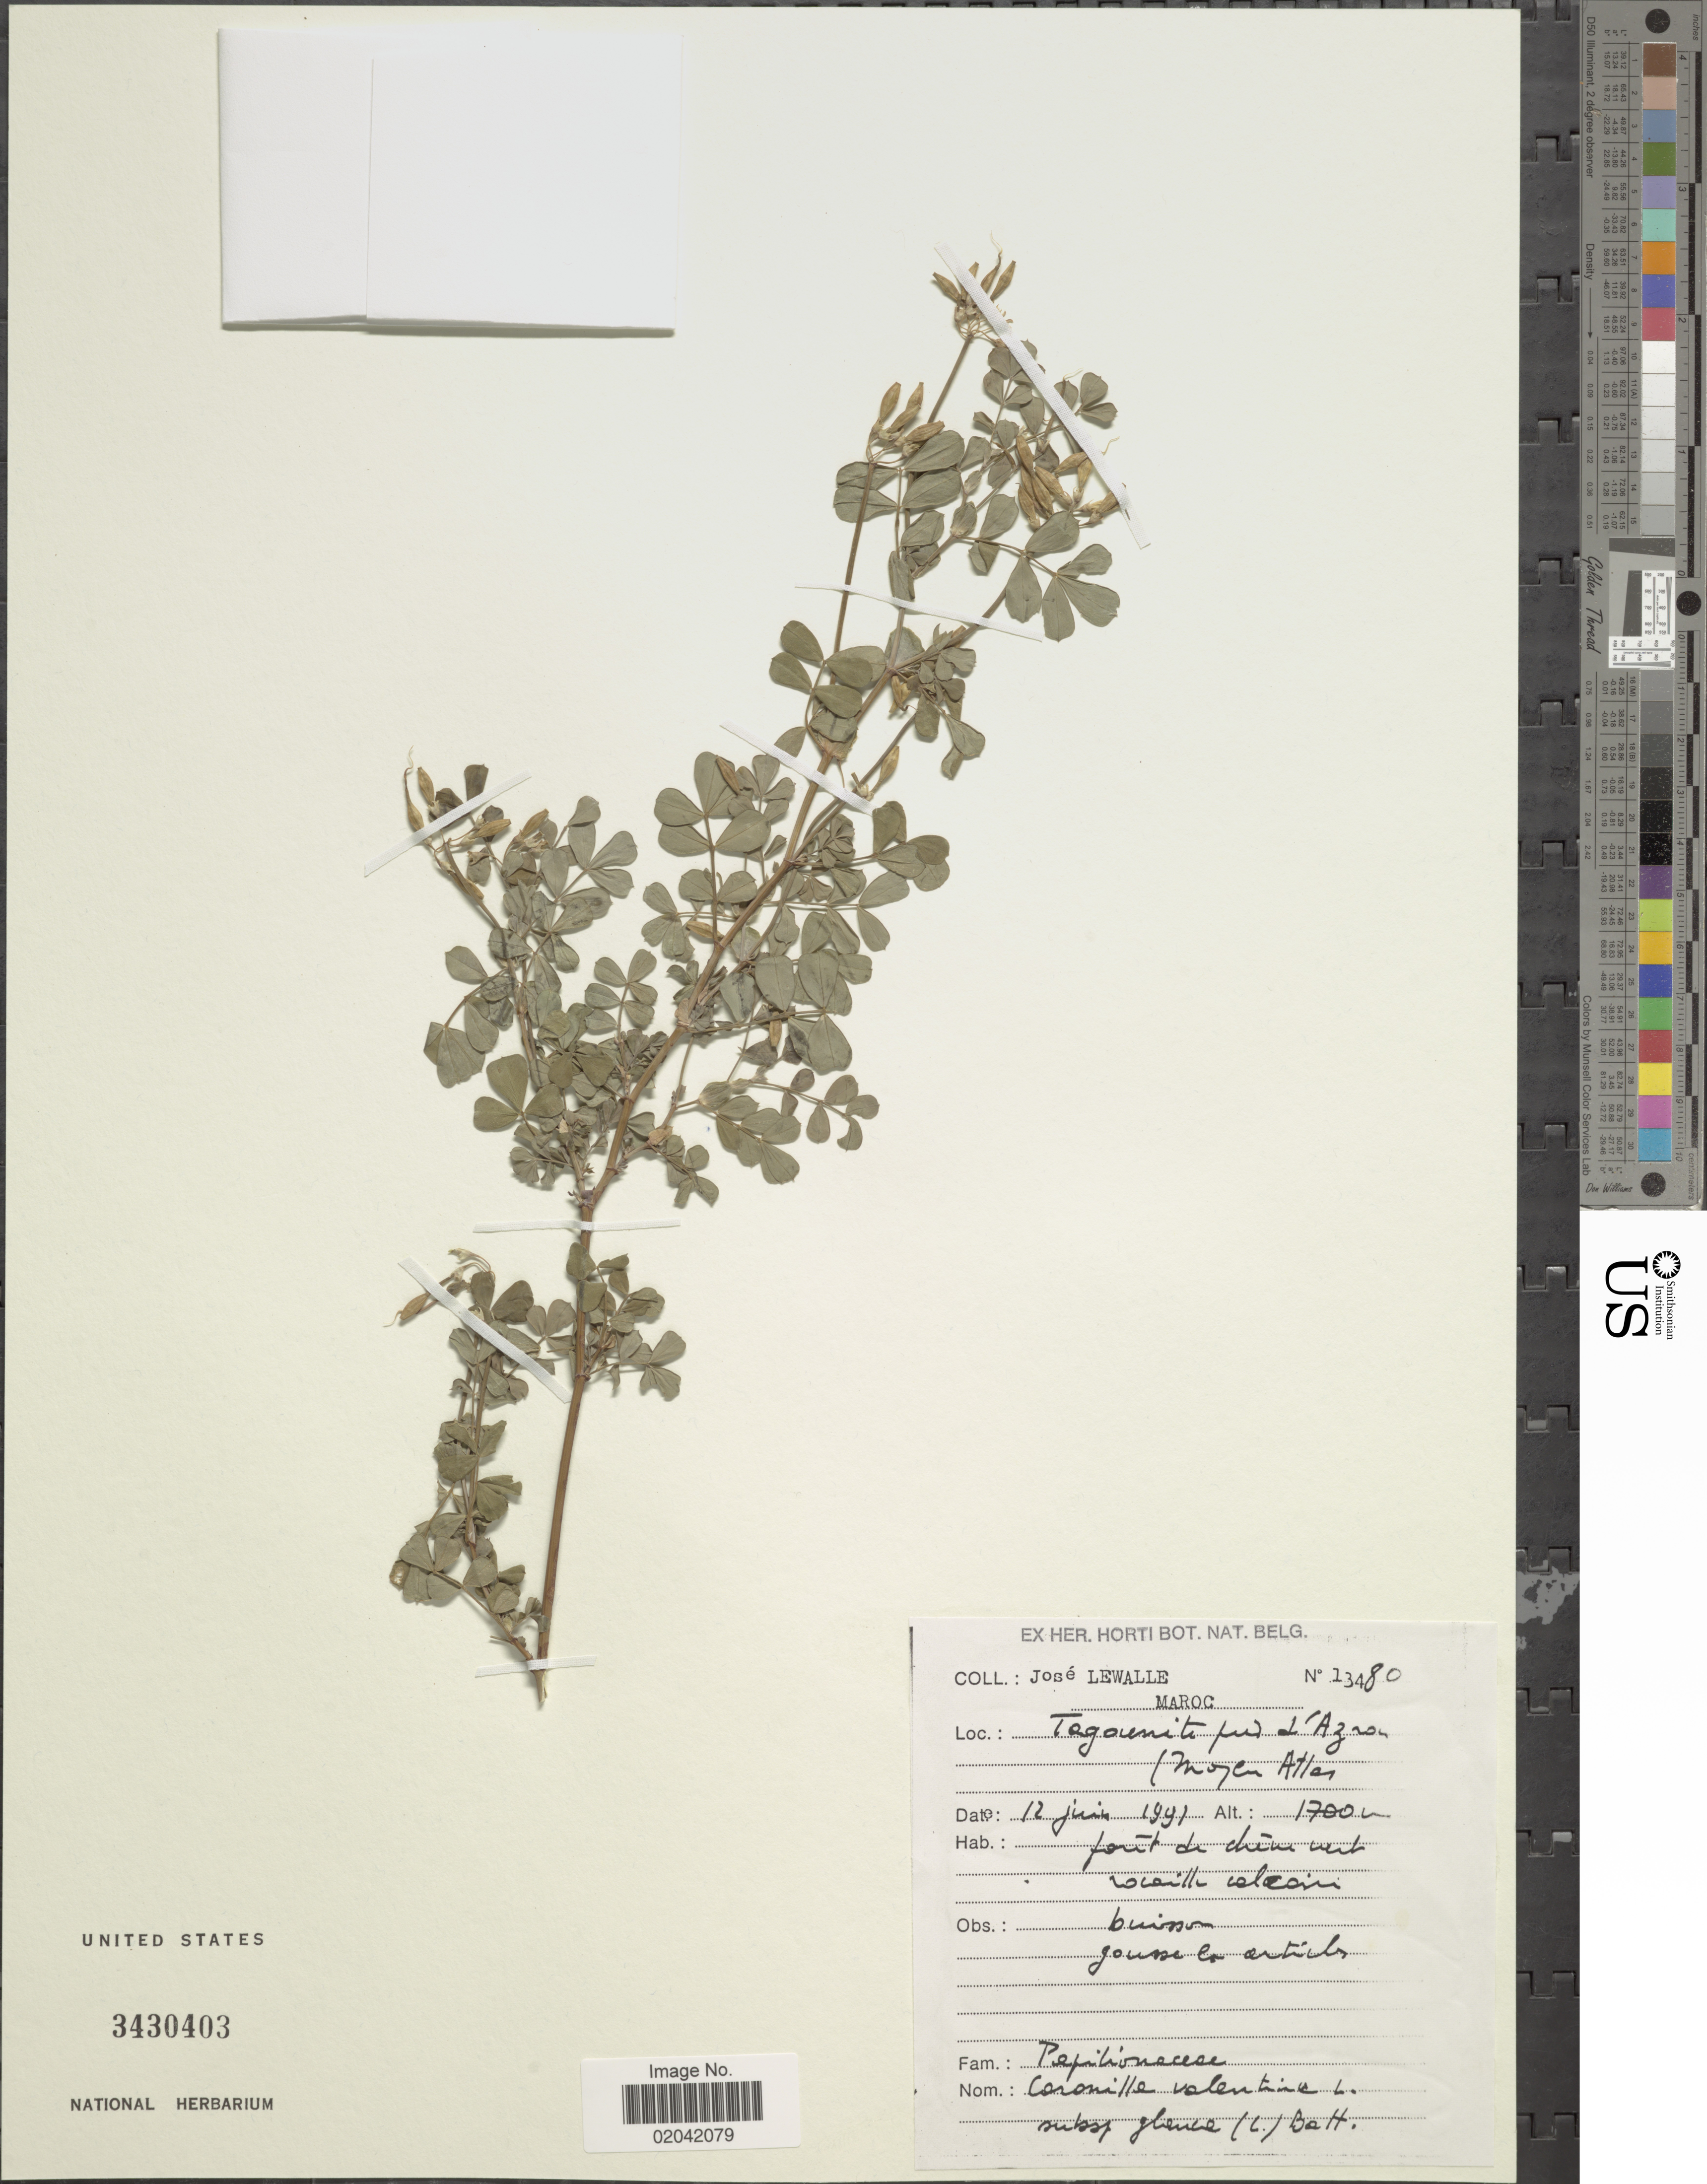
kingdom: Plantae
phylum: Tracheophyta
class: Magnoliopsida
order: Fabales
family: Fabaceae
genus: Coronilla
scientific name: Coronilla valentina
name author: L.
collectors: J. Lewalle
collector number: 13480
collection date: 1991-06-12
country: Morocco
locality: Tagounite [illegible text] d'Azrou (Moyen Atlas)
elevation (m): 1700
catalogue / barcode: US 3430403